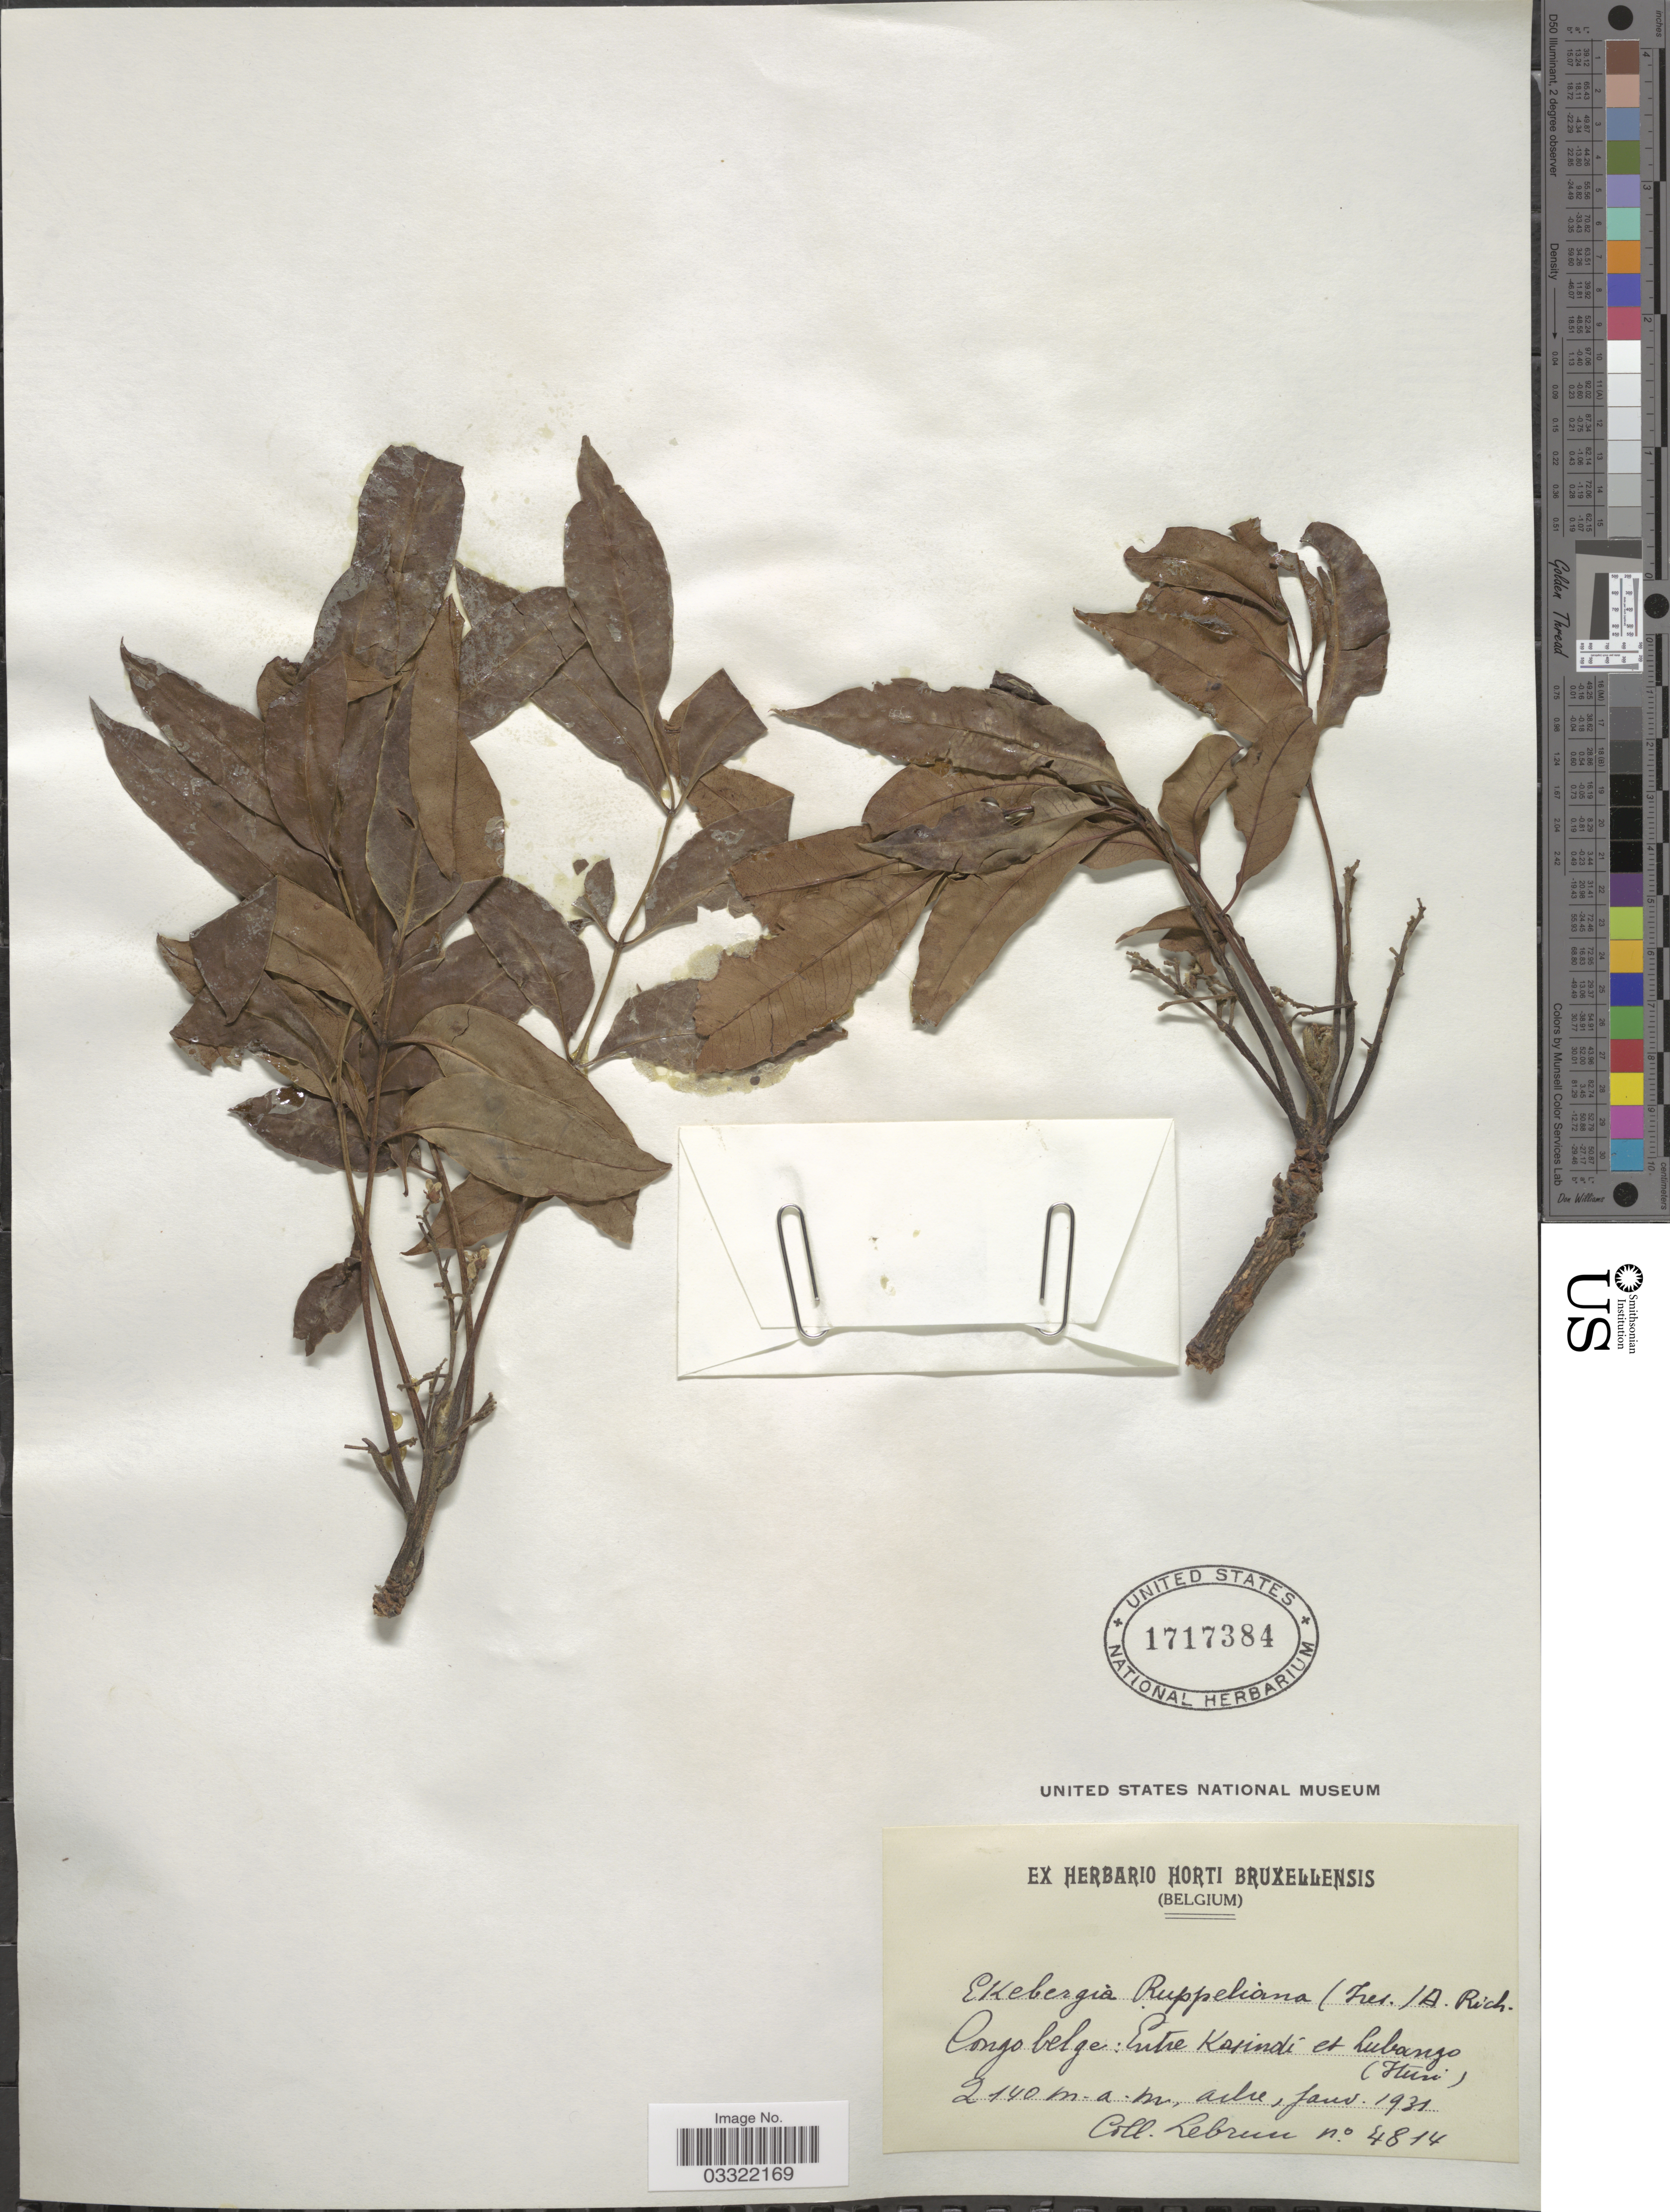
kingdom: Plantae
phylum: Tracheophyta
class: Magnoliopsida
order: Sapindales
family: Meliaceae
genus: Ekebergia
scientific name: Ekebergia rueppelliana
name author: (Fresen.) A. Rich.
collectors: J.A. Lebrun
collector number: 4814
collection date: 1931-01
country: Congo, Democratic Republic of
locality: Congo belge: Entre Karindi et Lubango (Ituri)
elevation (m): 2140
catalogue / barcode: US 1717384